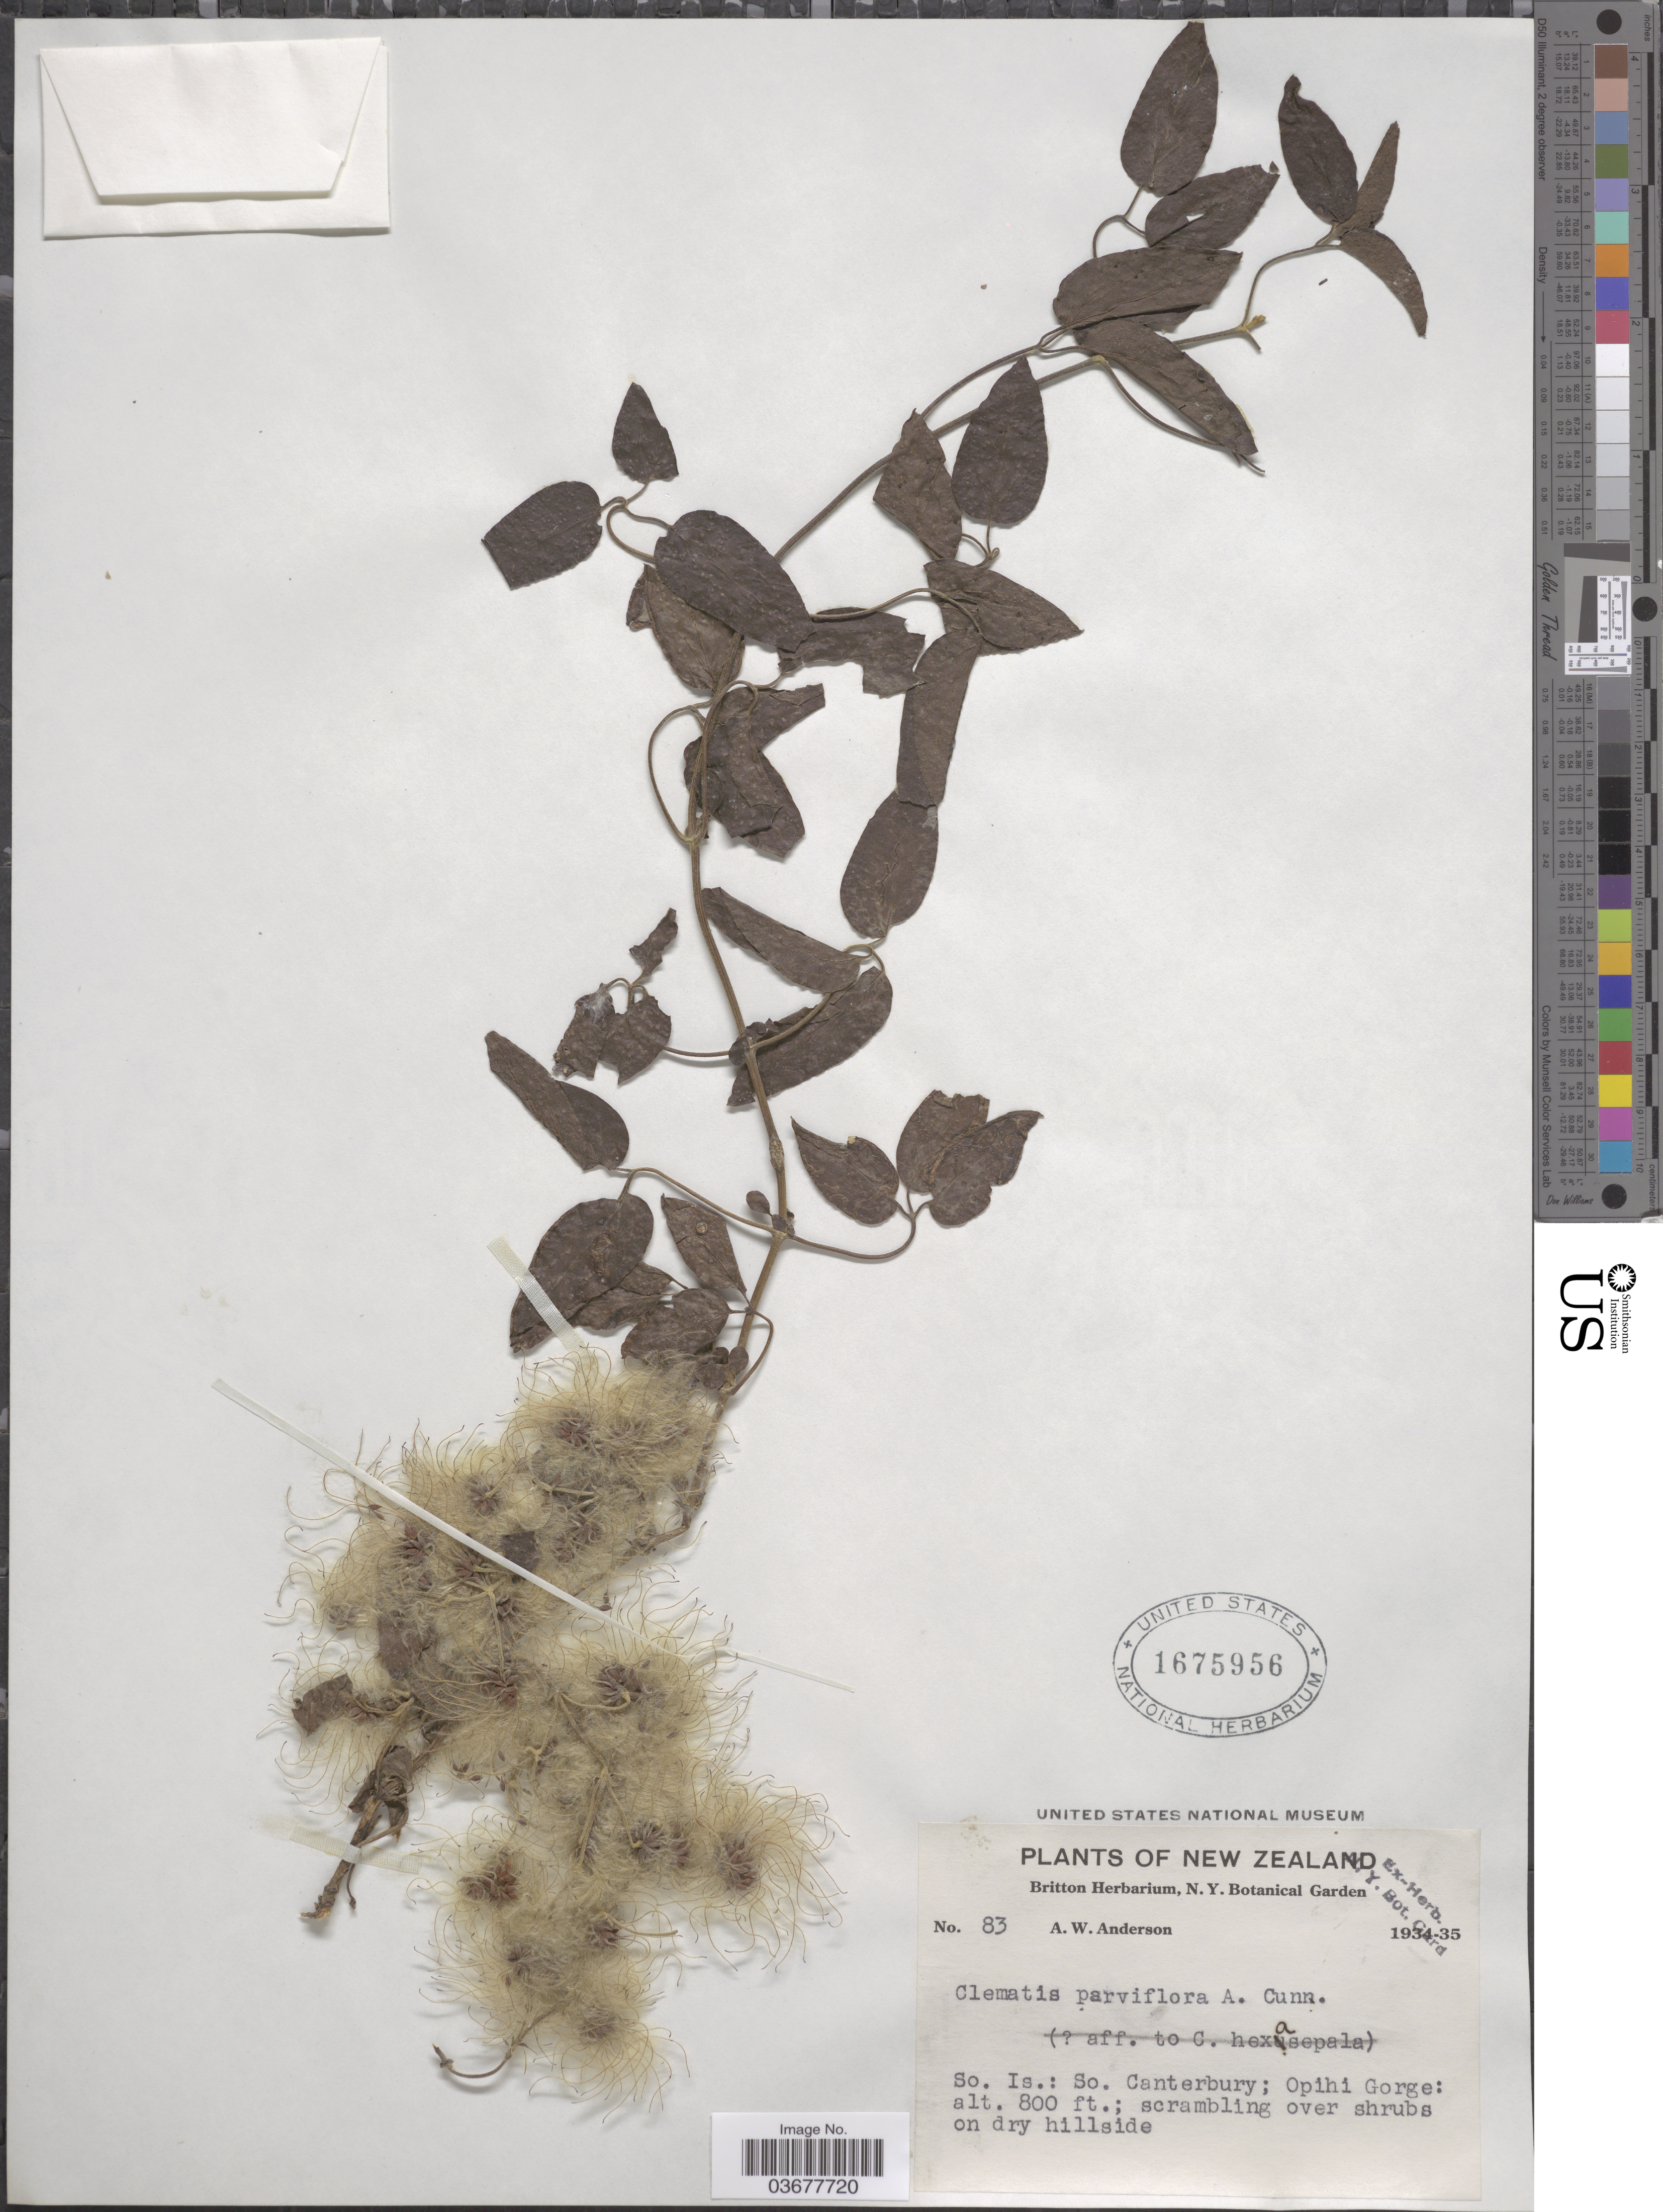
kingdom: Plantae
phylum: Tracheophyta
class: Magnoliopsida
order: Ranunculales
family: Ranunculaceae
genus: Clematis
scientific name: Clematis parviflora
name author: DC.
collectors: A. W. Anderson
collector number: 83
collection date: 1934/1935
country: New Zealand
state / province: Canterbury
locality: So. Is.: So. Canterbury; Opihi Gorge.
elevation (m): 244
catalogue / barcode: US 1675956